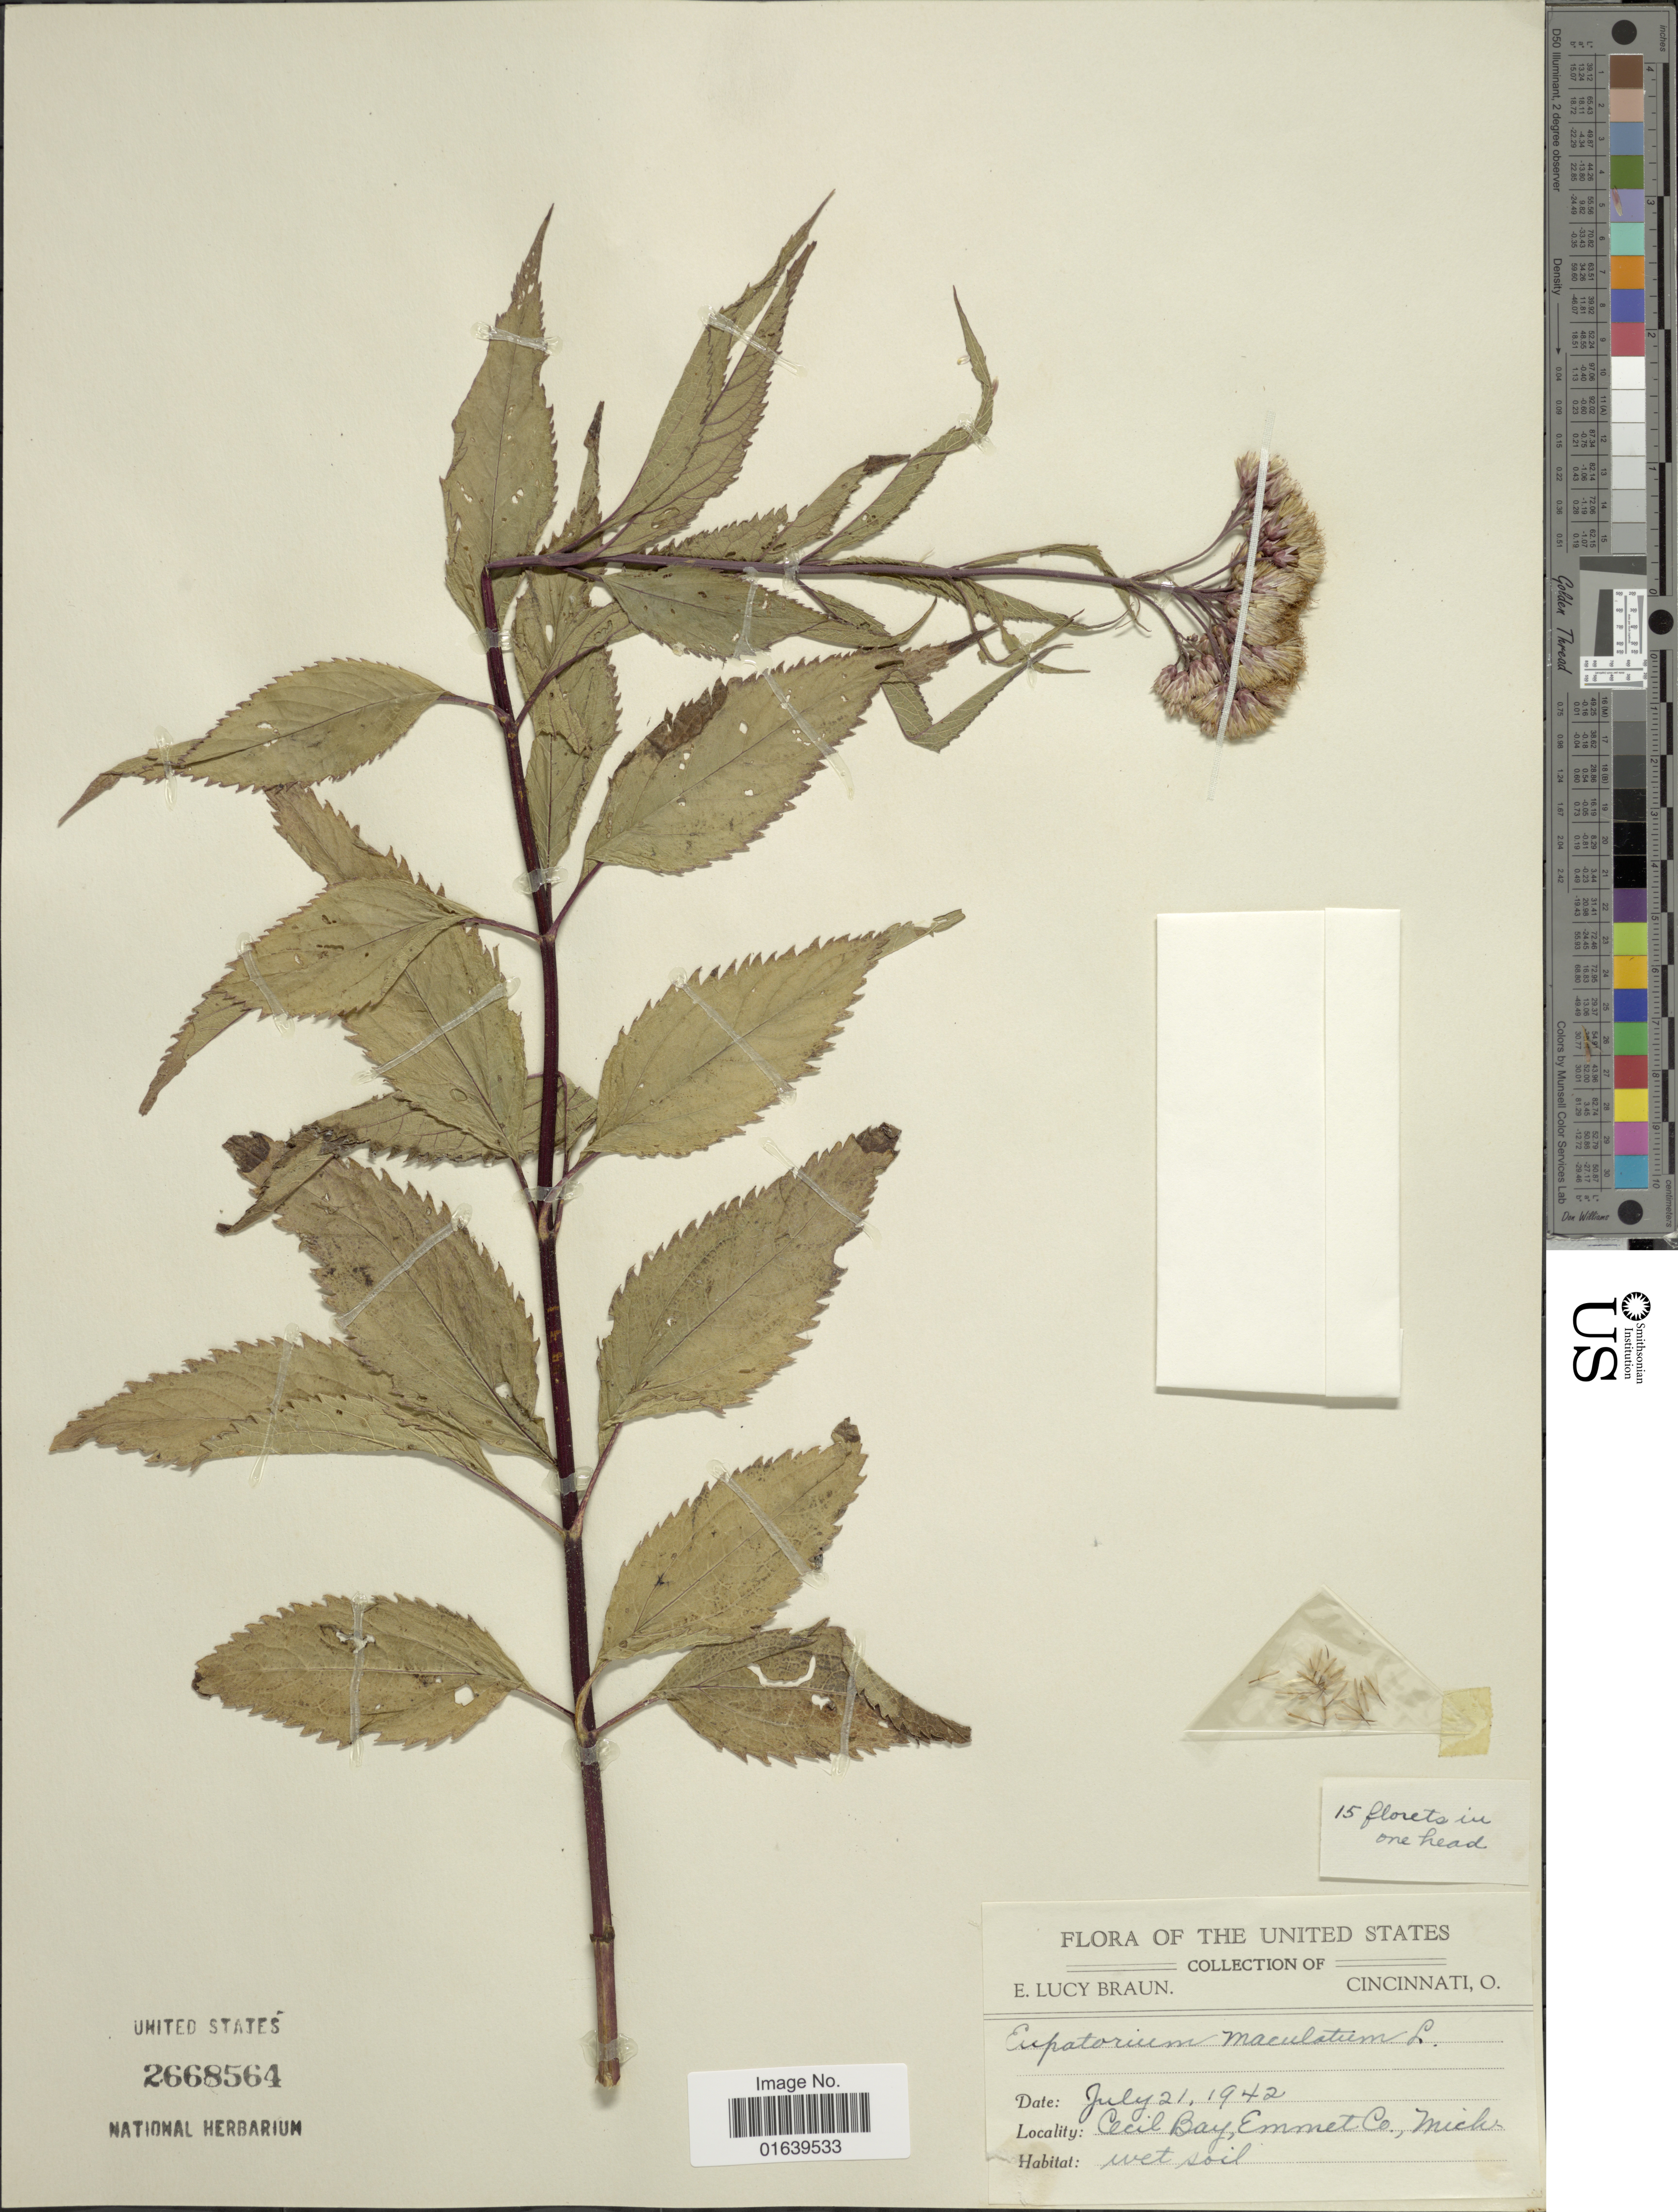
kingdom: Plantae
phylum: Tracheophyta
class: Magnoliopsida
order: Asterales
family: Asteraceae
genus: Eupatorium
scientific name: Eupatorium maculatum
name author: L.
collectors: E. L. Braun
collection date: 1942-07-21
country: United States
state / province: Michigan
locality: Cecil Bay, Emmet Co.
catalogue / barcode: US 2668564